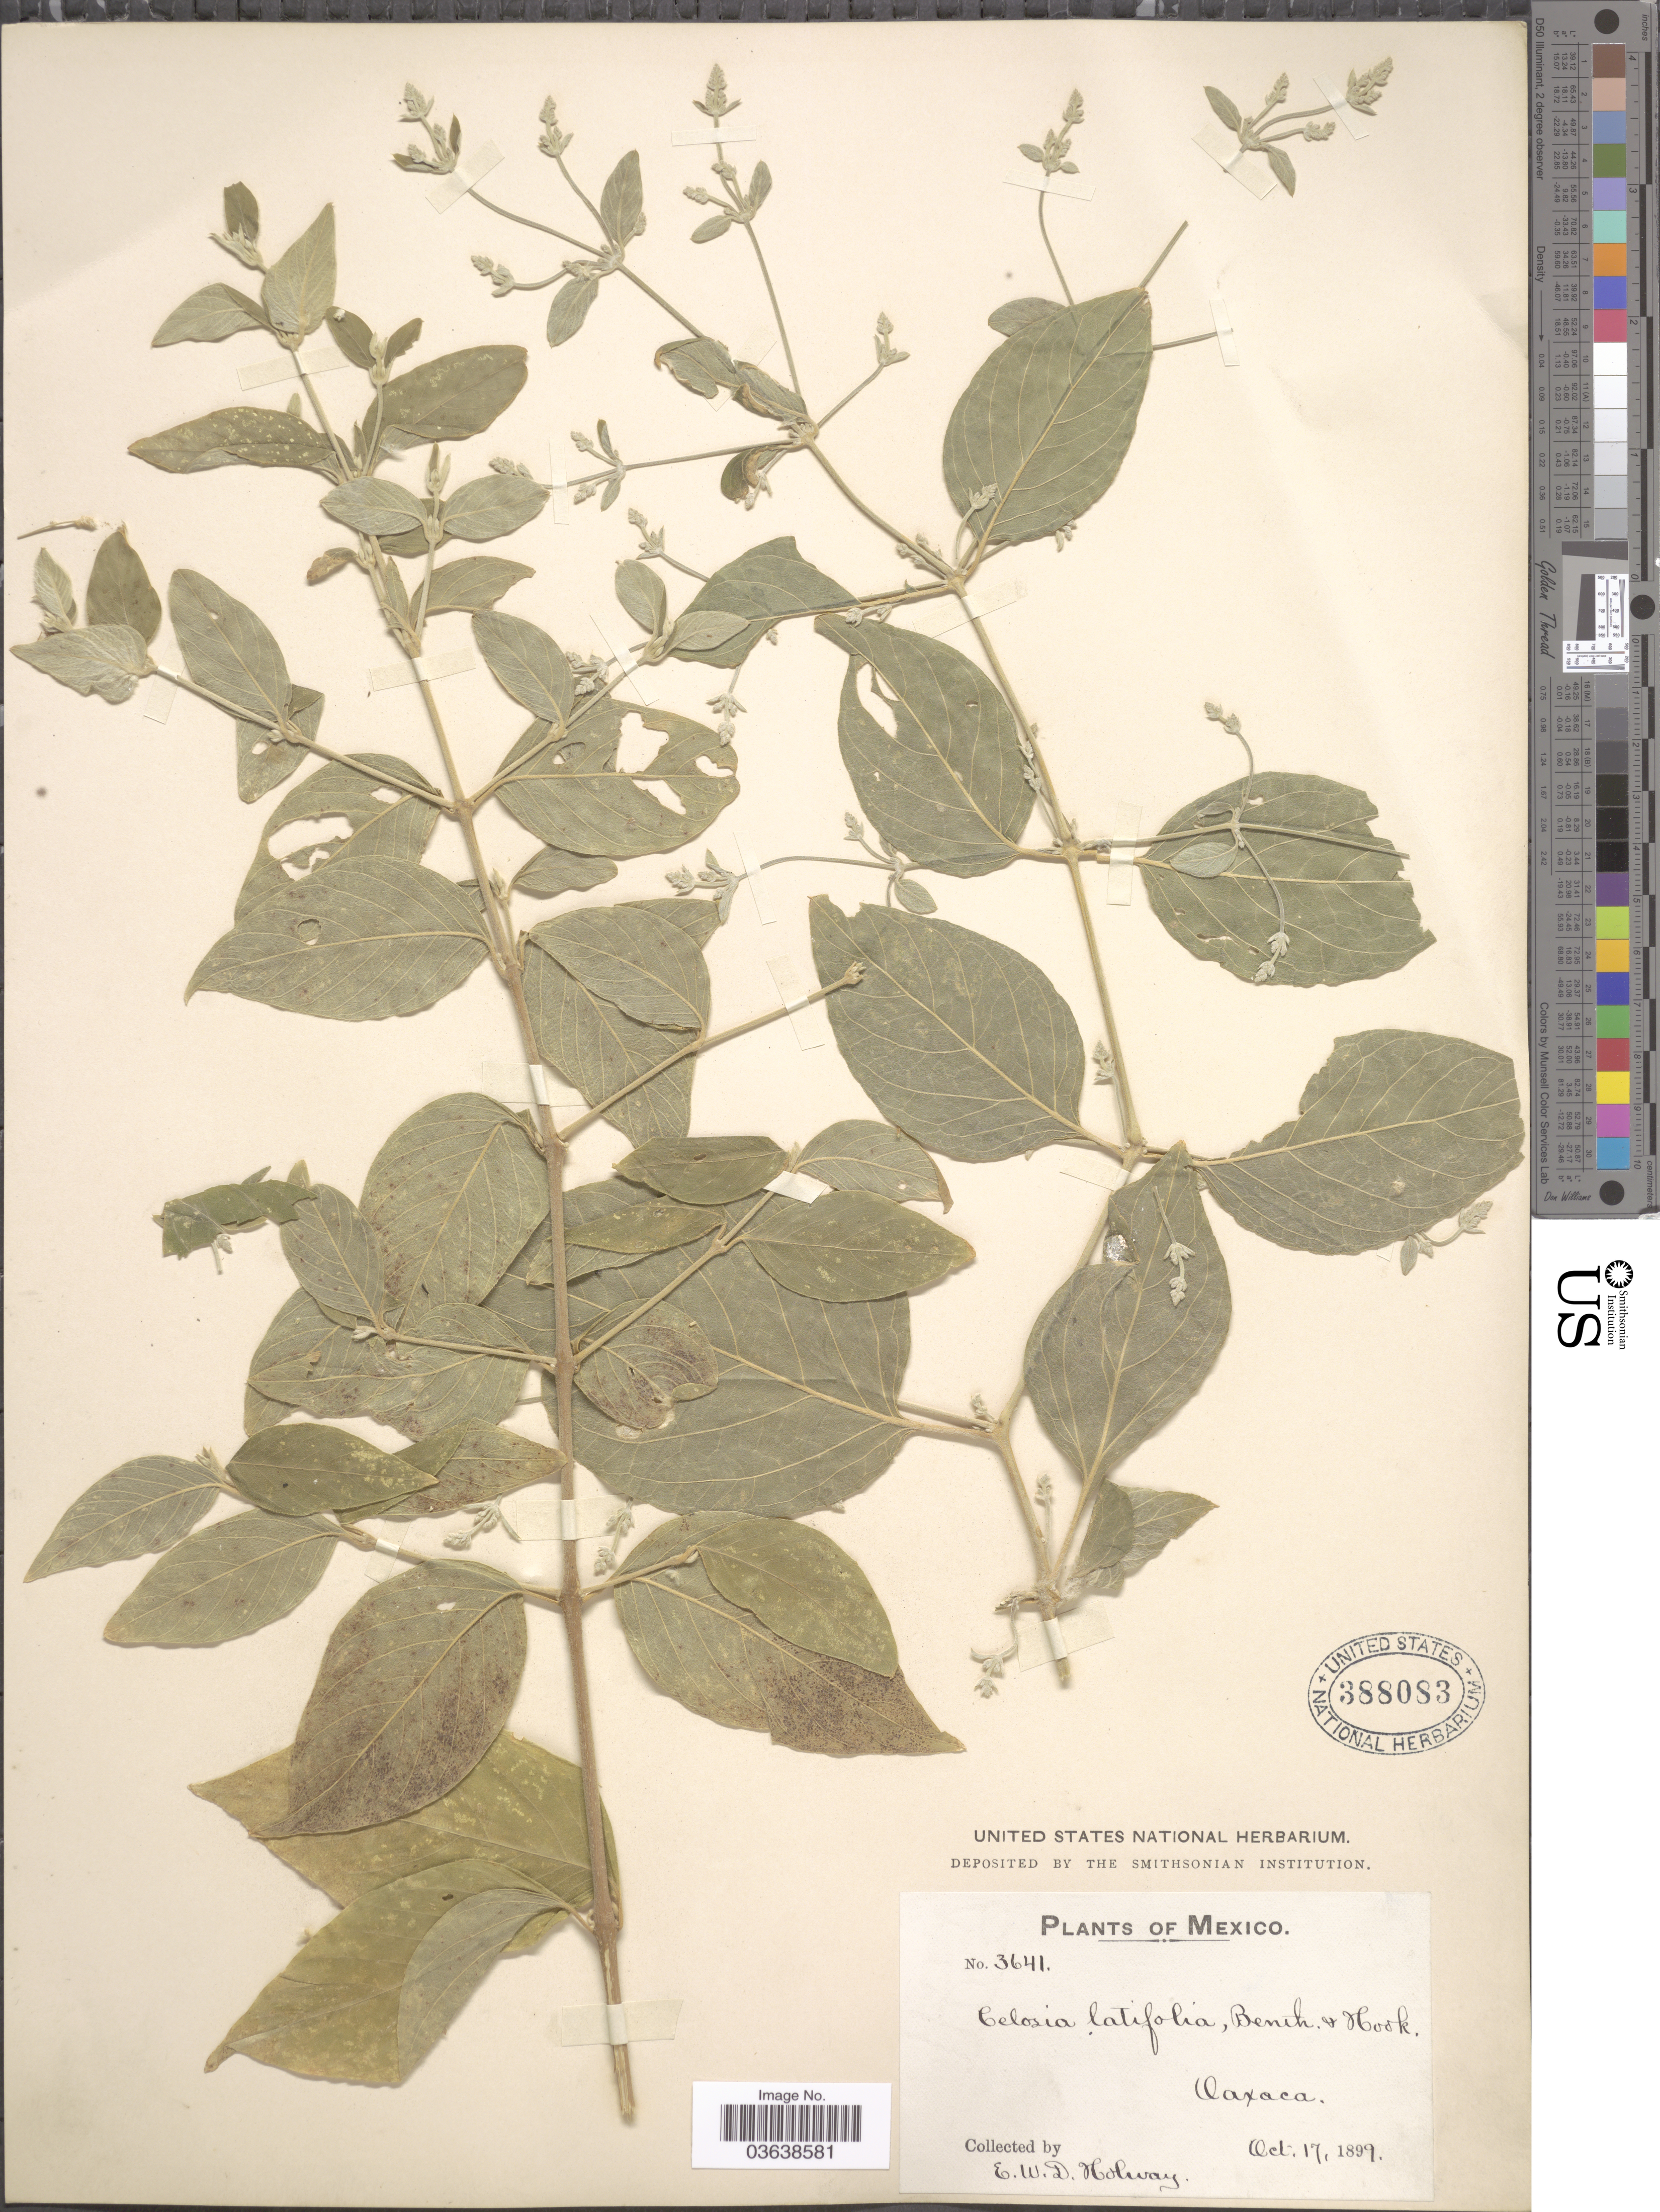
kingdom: Plantae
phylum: Tracheophyta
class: Magnoliopsida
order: Caryophyllales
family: Amaranthaceae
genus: Iresine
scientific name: Iresine calea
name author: (Ibáñez) Standl.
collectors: E. W. D. Holway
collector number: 3641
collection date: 1899-10-17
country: Mexico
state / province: Oaxaca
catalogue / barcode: US 388083